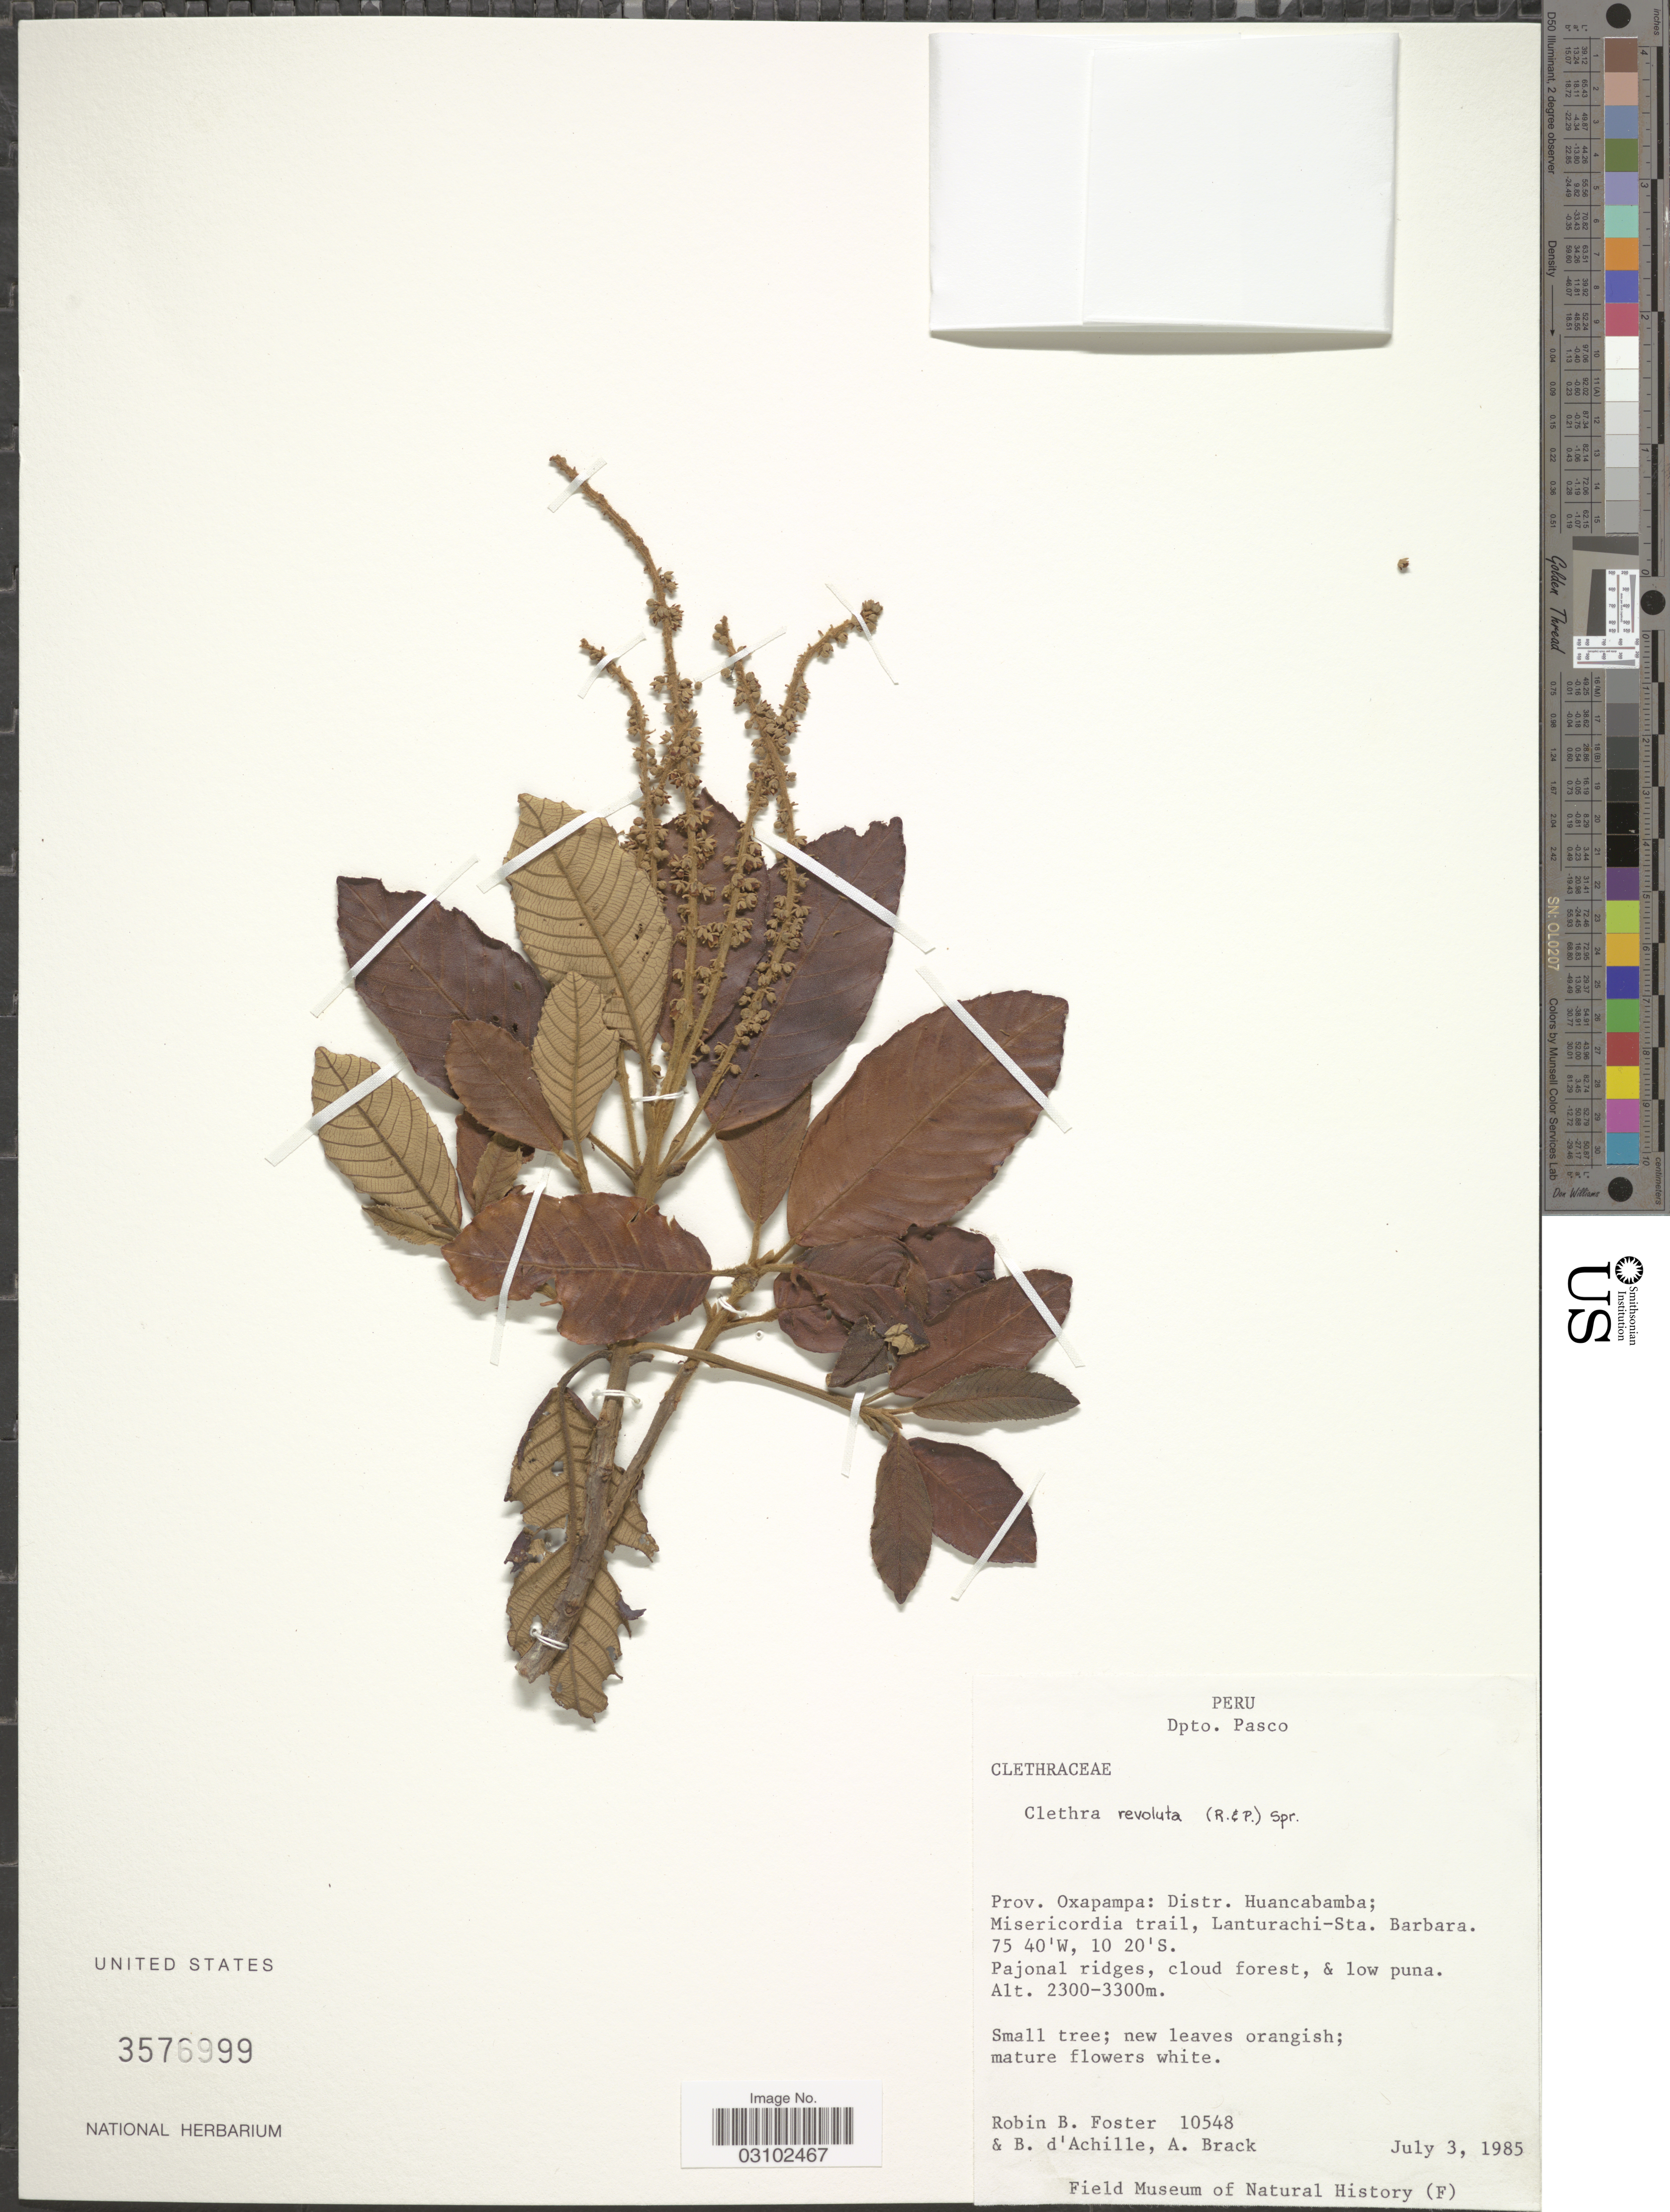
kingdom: Plantae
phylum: Tracheophyta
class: Magnoliopsida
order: Ericales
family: Clethraceae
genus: Clethra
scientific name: Clethra revoluta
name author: (Ruiz & Pav.) Spreng.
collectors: R. B. Foster, B. d'Achille & A. Brack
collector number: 10548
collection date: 1985-07-03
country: Peru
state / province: Pasco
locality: Dpto. Pasco. Prov. Oxapampa: Distr. Huancabamba; Misericordia trail, Lanturachi-Sta. Barbara.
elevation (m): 2300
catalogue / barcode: US 3576999